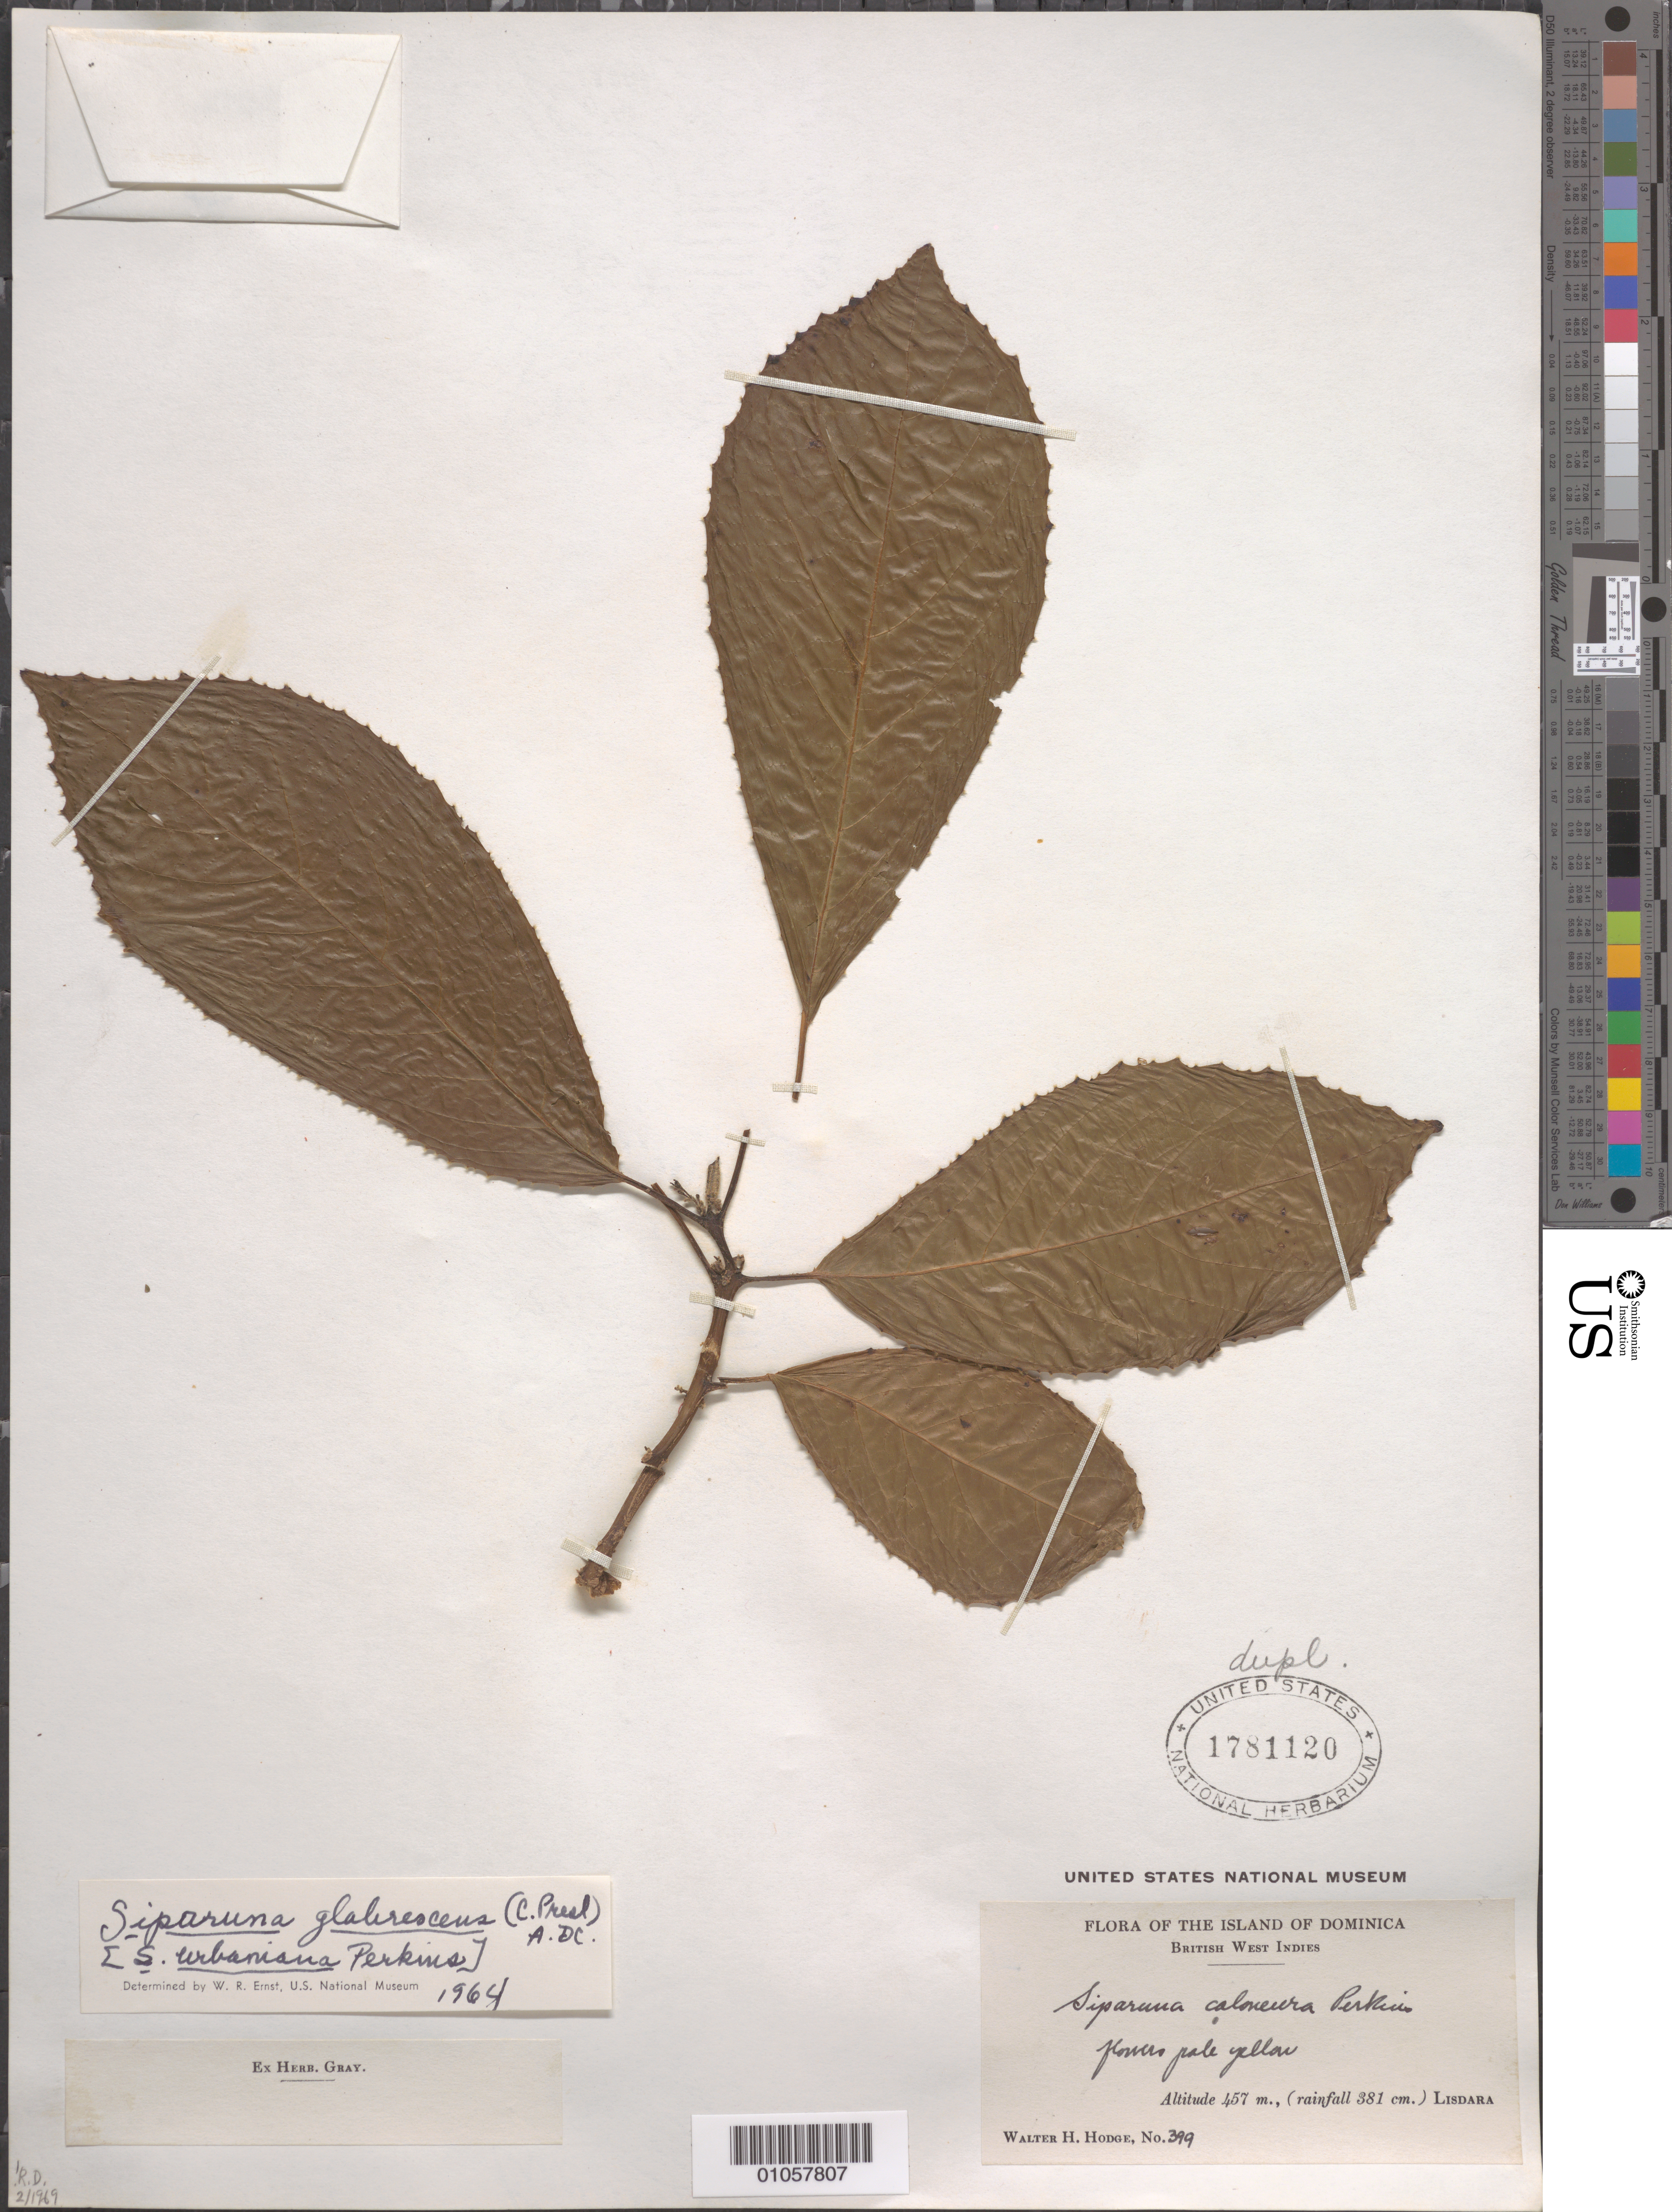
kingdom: Plantae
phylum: Tracheophyta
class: Magnoliopsida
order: Laurales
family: Siparunaceae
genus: Siparuna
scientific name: Siparuna glabrescens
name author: (C. Presl) A. DC.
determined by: Ernst, W. R., (US), NMNH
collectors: W. Hodge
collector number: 399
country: Dominica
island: Dominica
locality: Lisdara Estate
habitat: Rainfall 381 cm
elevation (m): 457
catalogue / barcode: US 1781120